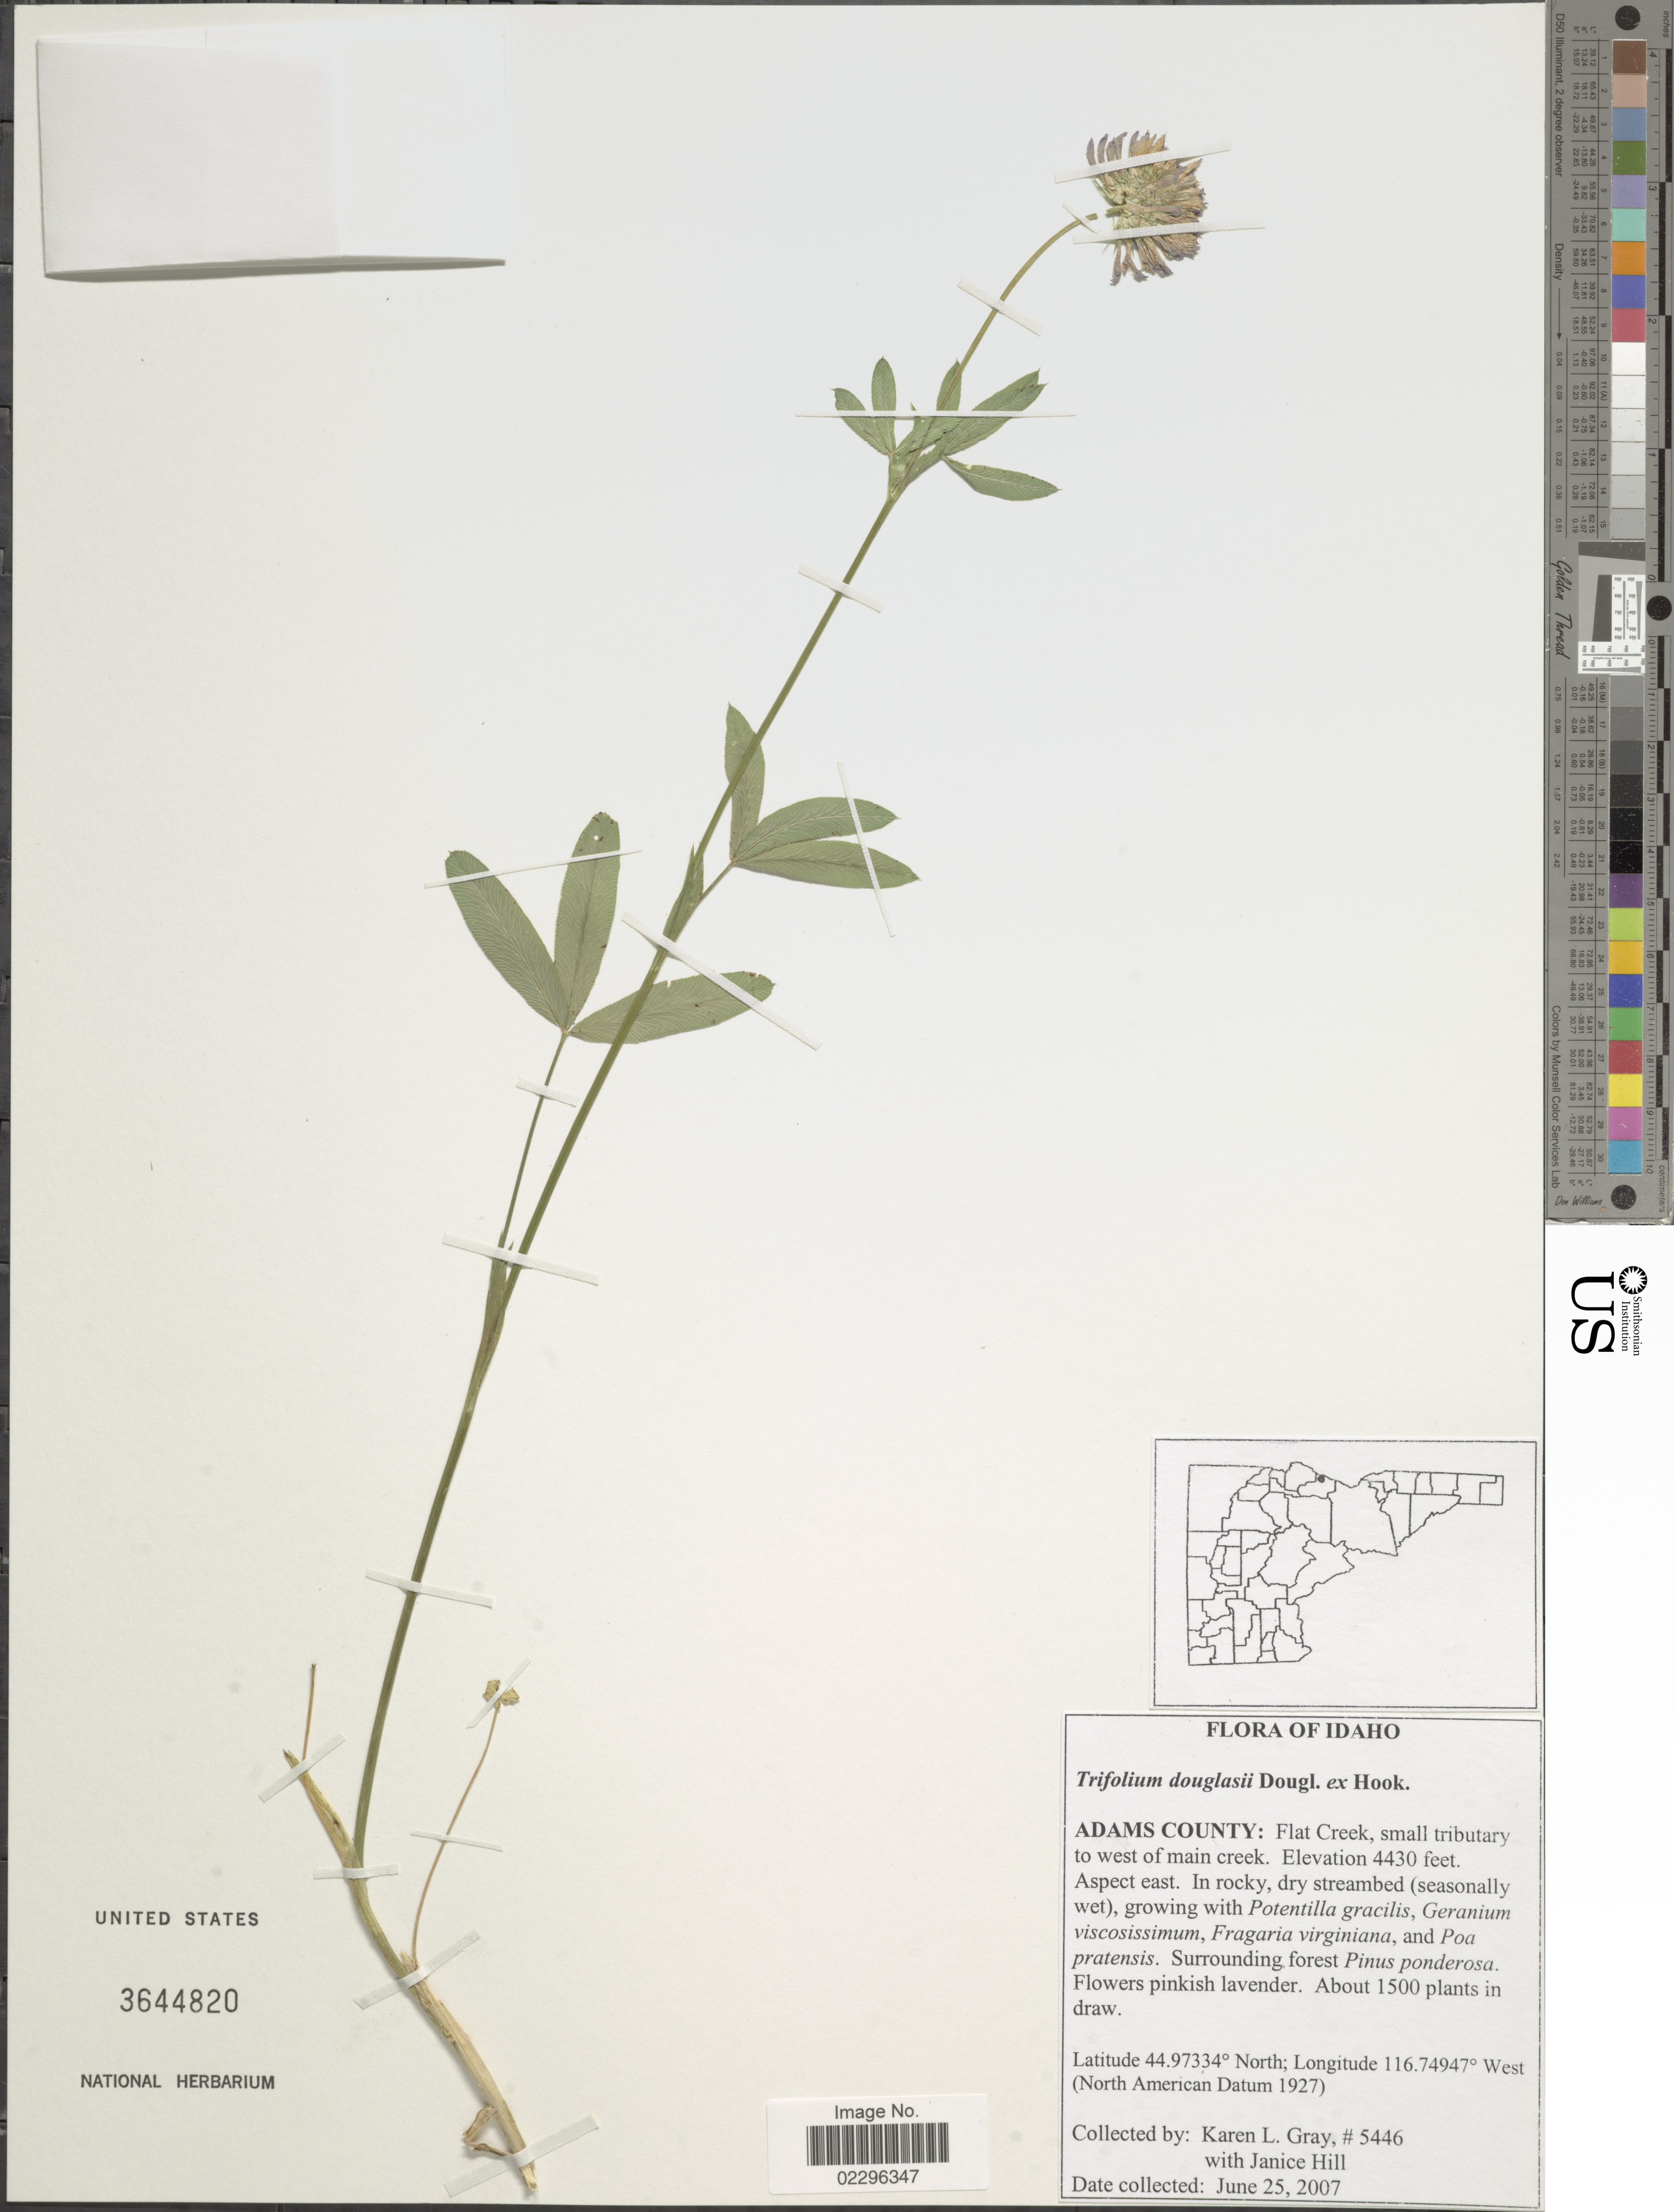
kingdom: Plantae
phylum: Tracheophyta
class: Magnoliopsida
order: Fabales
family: Fabaceae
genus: Trifolium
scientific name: Trifolium douglasii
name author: House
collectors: K. L. Gray & J. Hill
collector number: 5446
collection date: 2007-06-25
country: United States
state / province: Idaho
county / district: Adams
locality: Flat Creek, small tributary to west of main creek.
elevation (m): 1350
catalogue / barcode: US 3644820